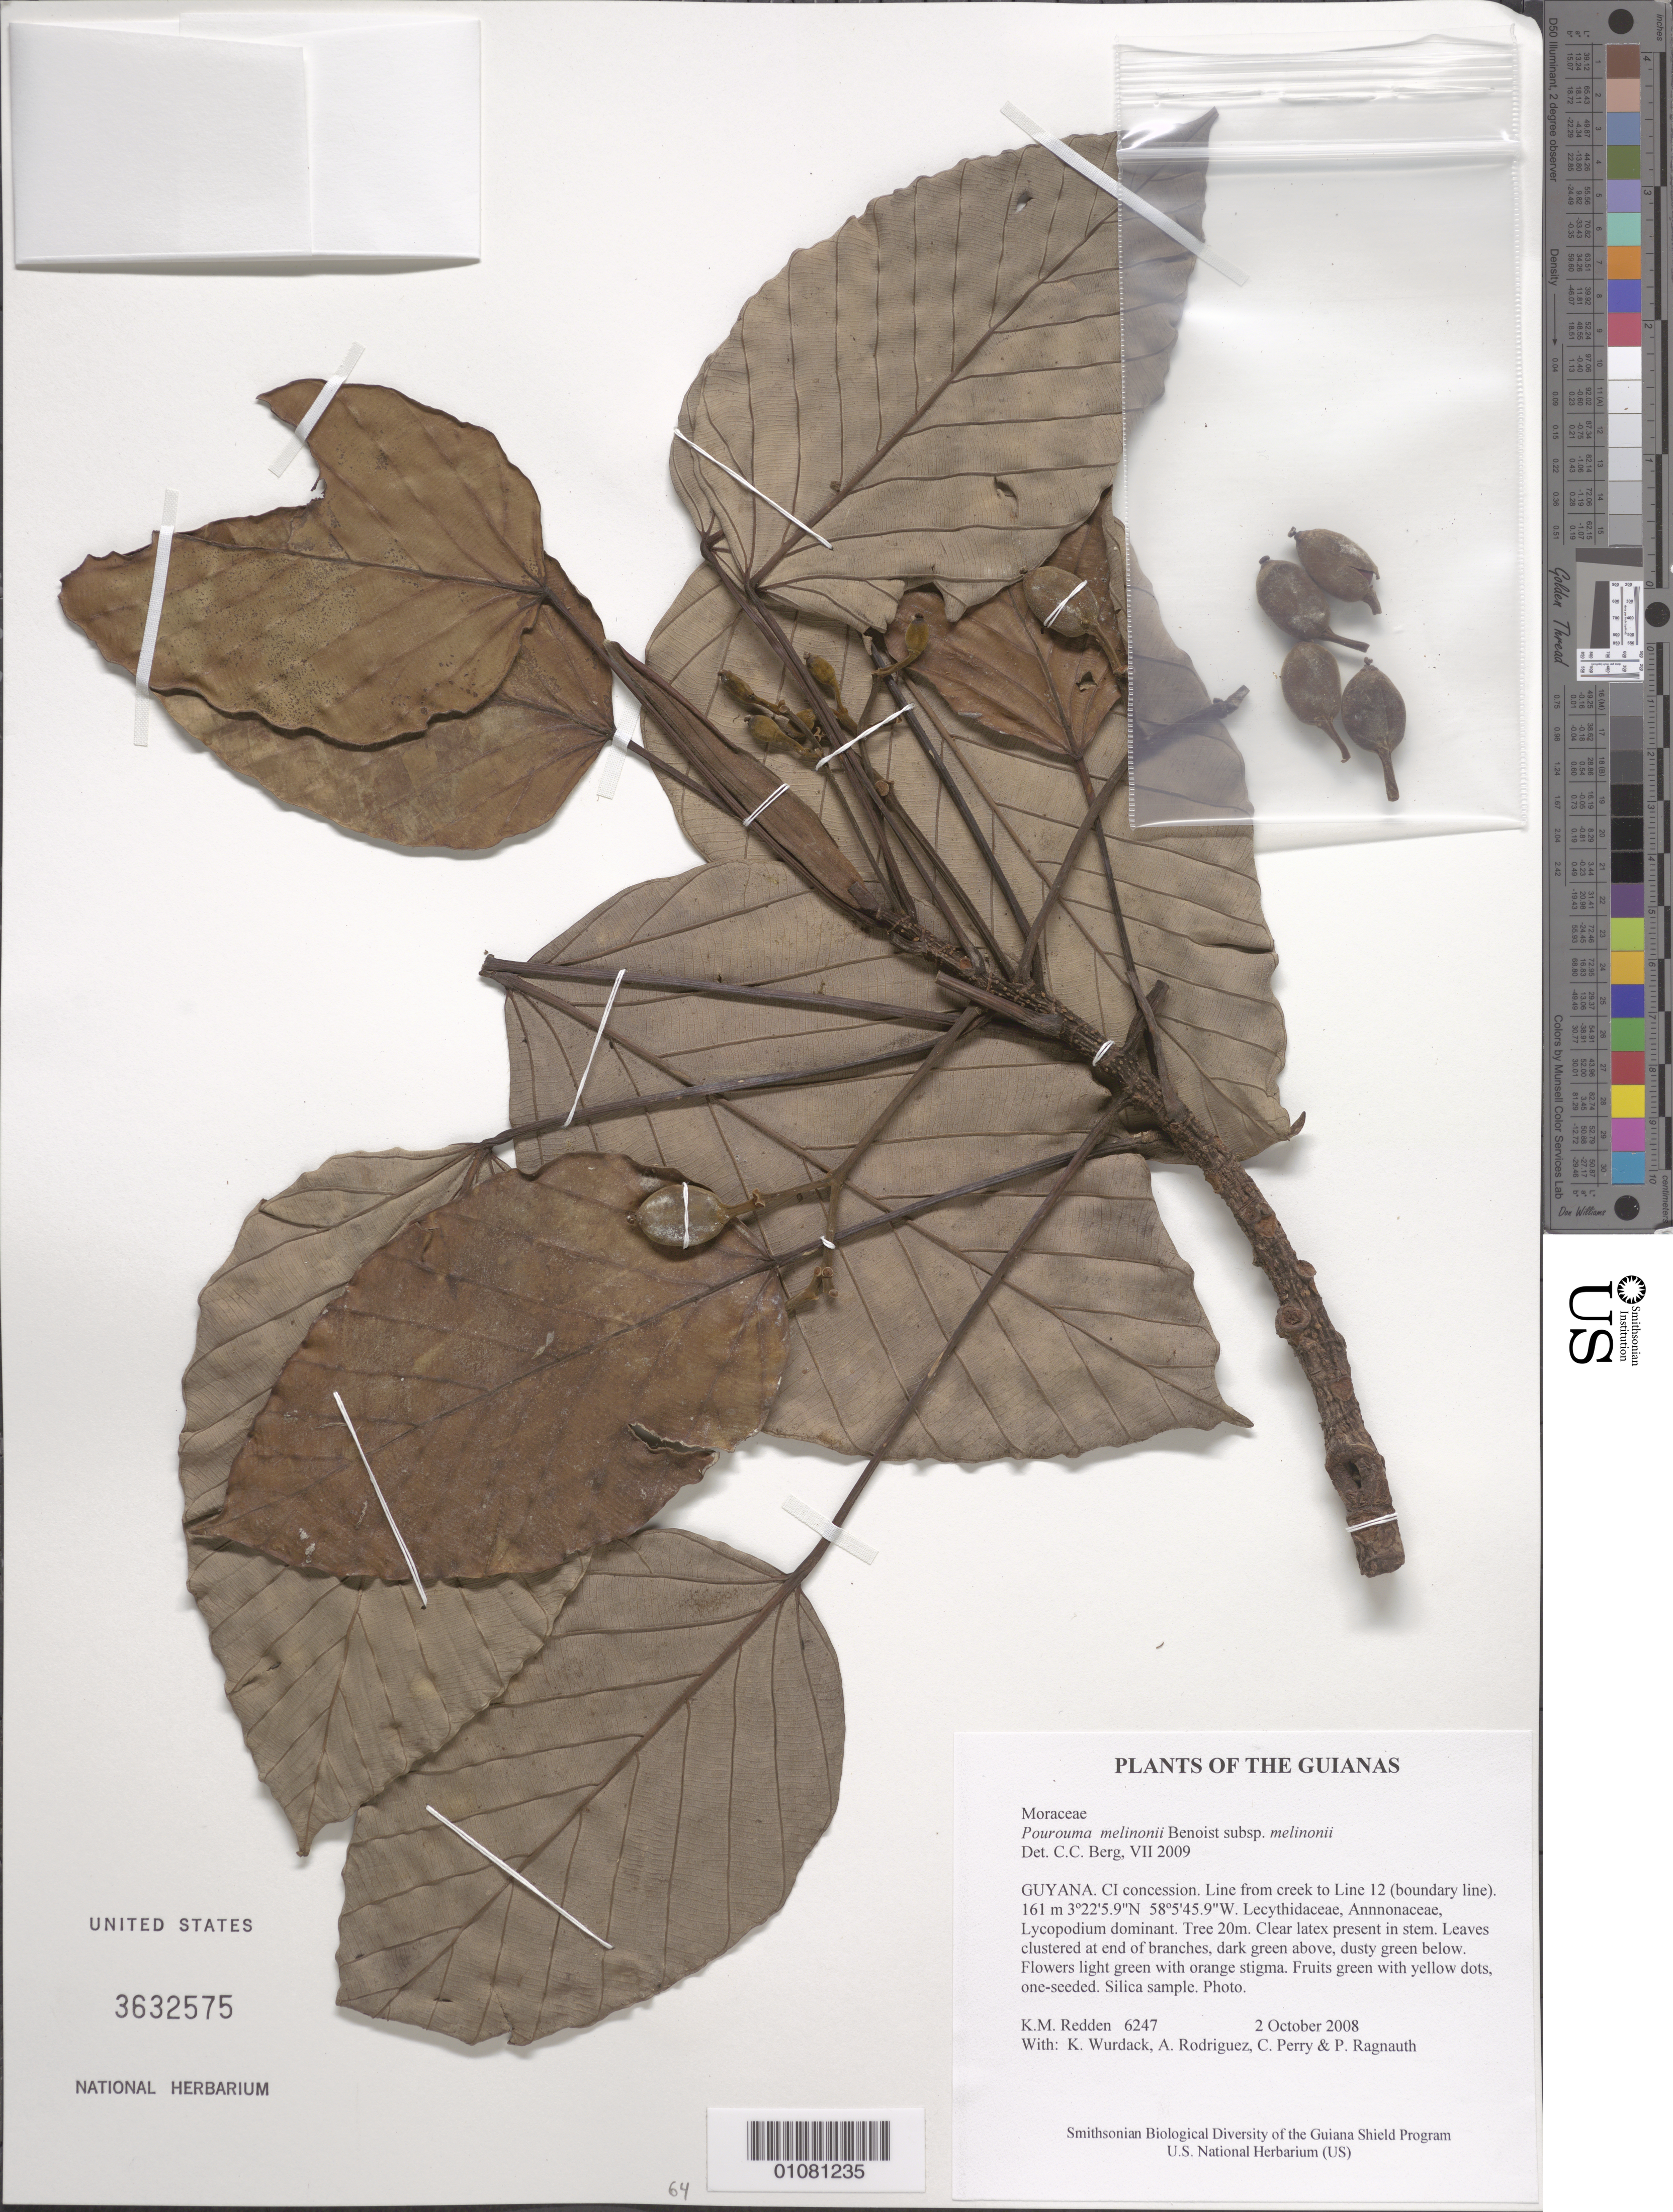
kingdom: Plantae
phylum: Tracheophyta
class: Magnoliopsida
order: Rosales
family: Urticaceae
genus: Pourouma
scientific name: Pourouma melinonii subsp. melinonii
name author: Benoist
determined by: Berg, C. C.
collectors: K. M. Redden, K. Wurdack, A. Rodriguez, C. Perry & P. Ragnauth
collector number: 6247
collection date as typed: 2 October 2008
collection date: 2008-10-02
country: Guyana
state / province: U. Takutu-U. Essequibo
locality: CI concession. Line from creek to Line 12 (boundary line)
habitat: Lecythidaceae, Annnonaceae, Lycopodium dominant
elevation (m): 161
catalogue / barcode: US 3632575